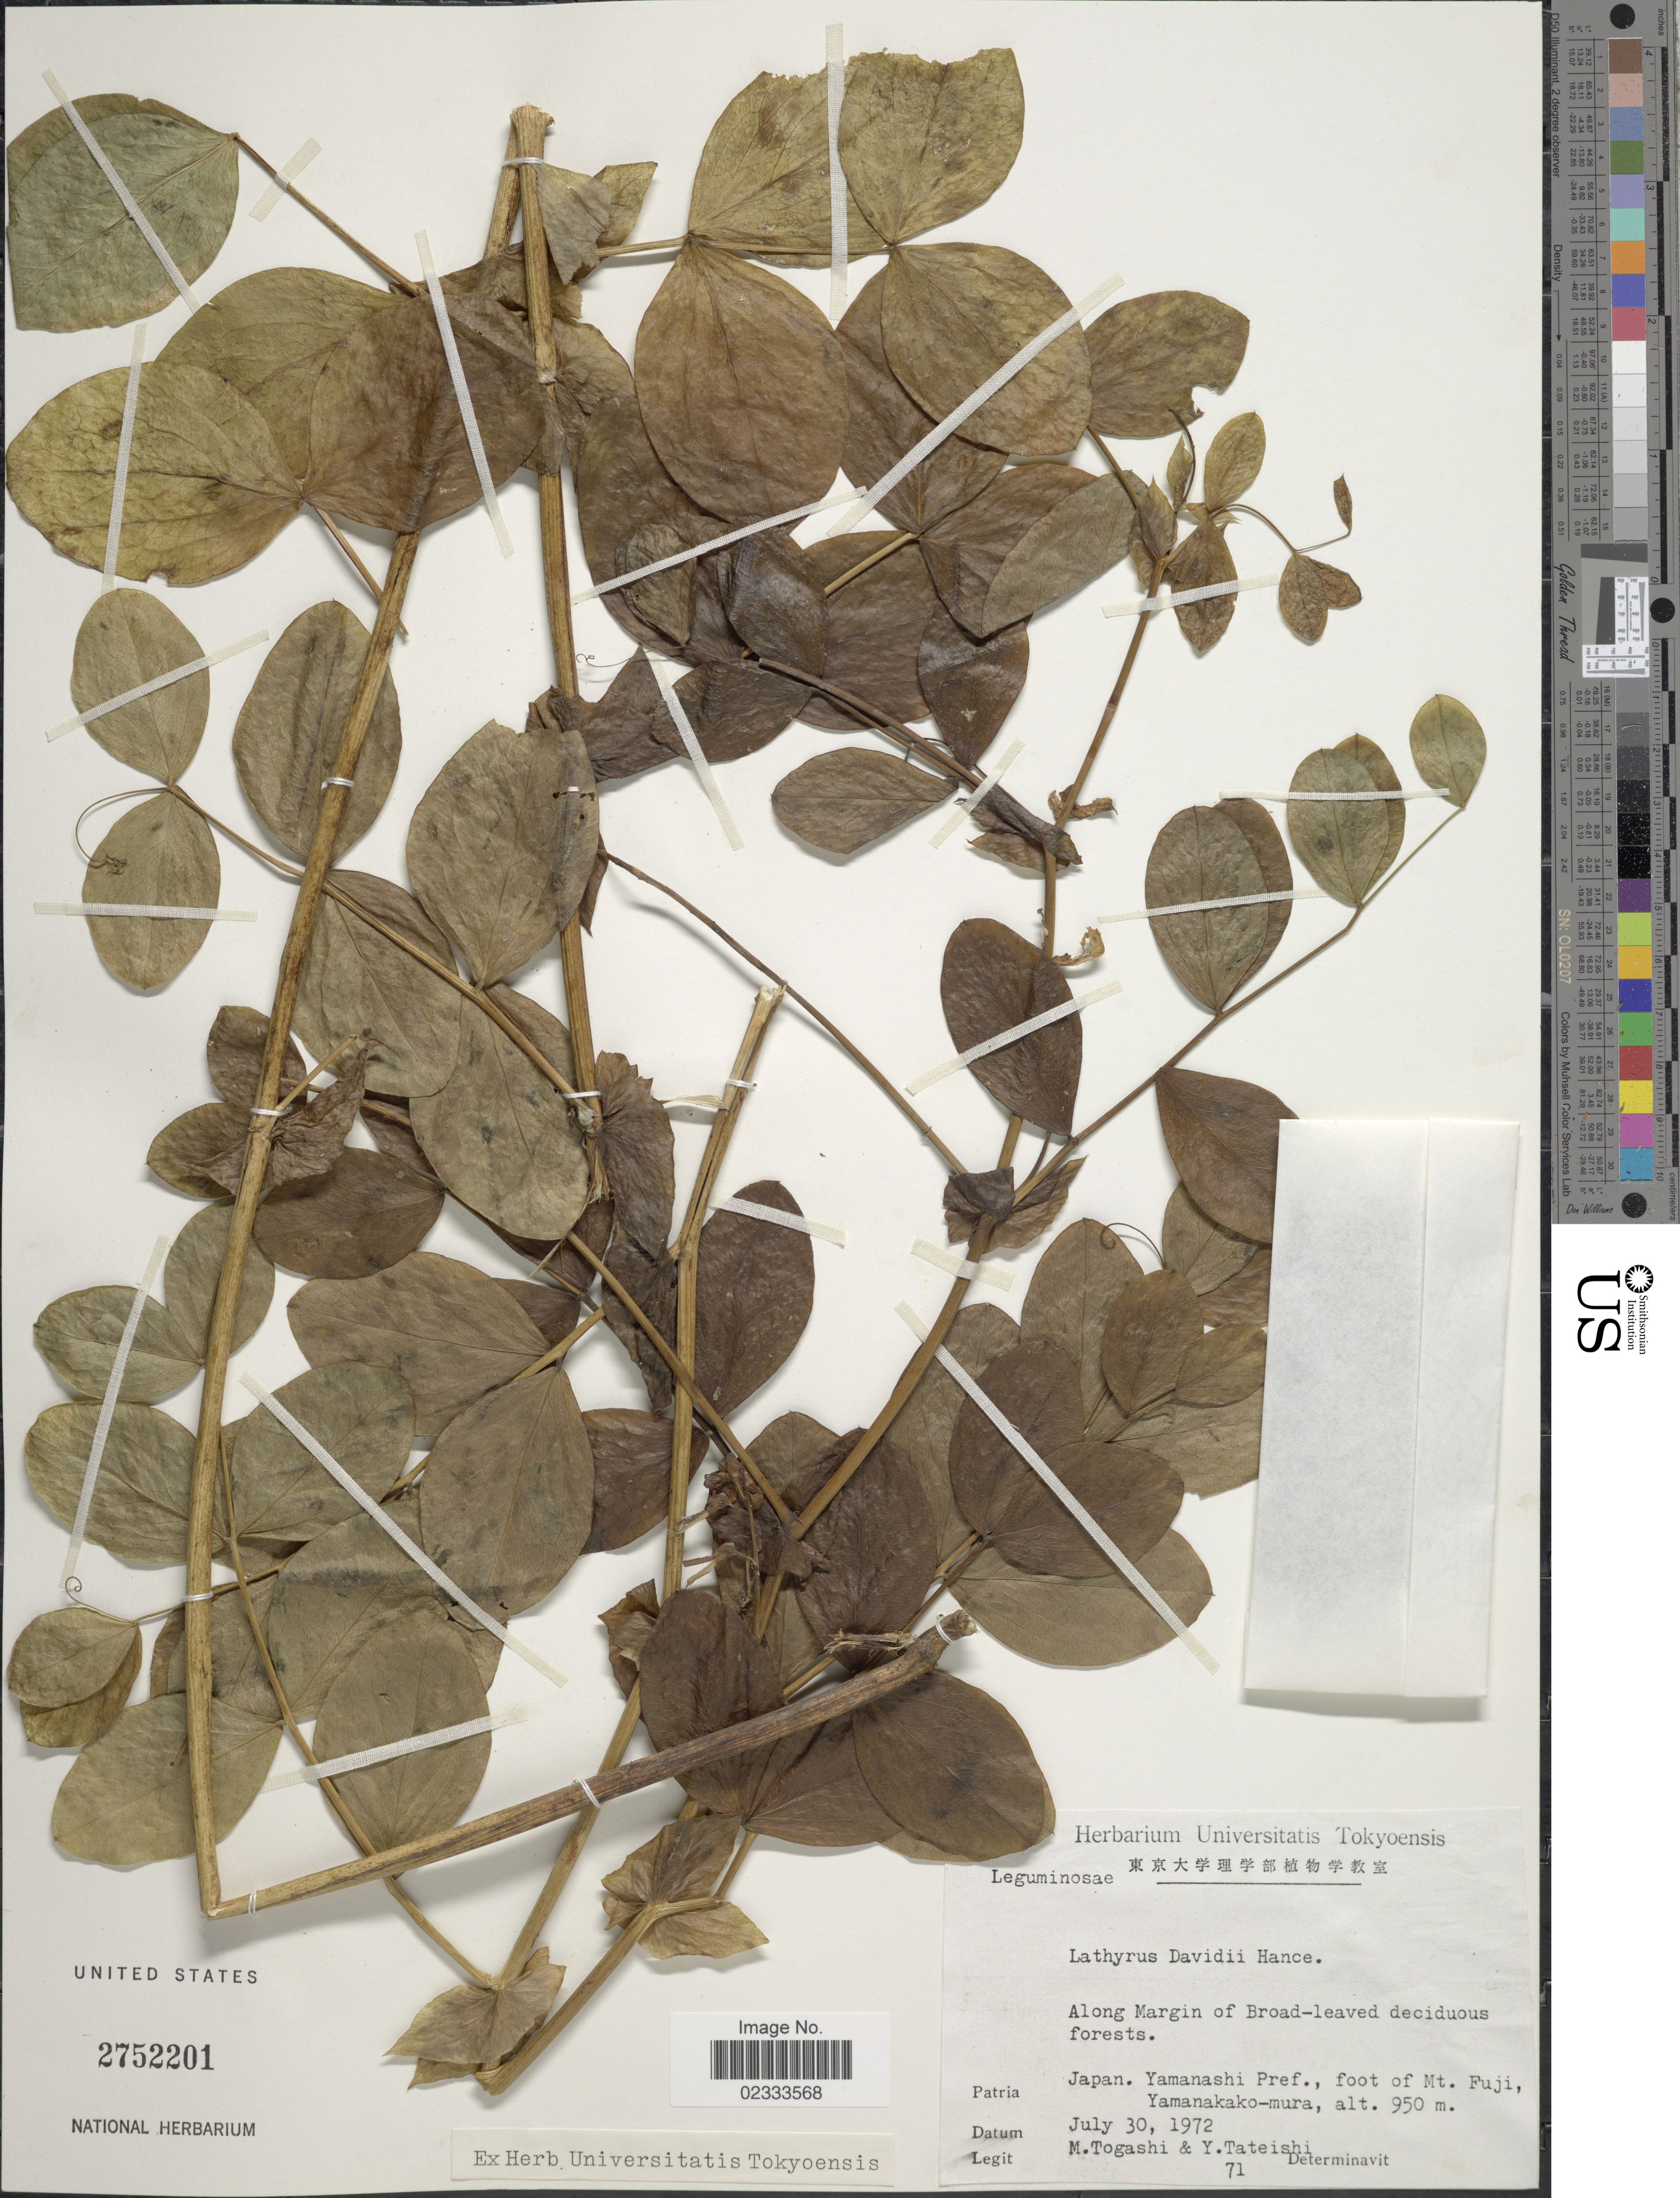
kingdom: Plantae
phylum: Tracheophyta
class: Magnoliopsida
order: Fabales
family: Fabaceae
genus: Lathyrus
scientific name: Lathyrus davidii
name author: Hance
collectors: M. Togashi & Y. Tateishi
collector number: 71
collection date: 1972-07-30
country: Japan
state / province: Yamanasi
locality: Foot of Mt. Fuji, Yamanakako-mura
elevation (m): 950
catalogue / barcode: US 2752201